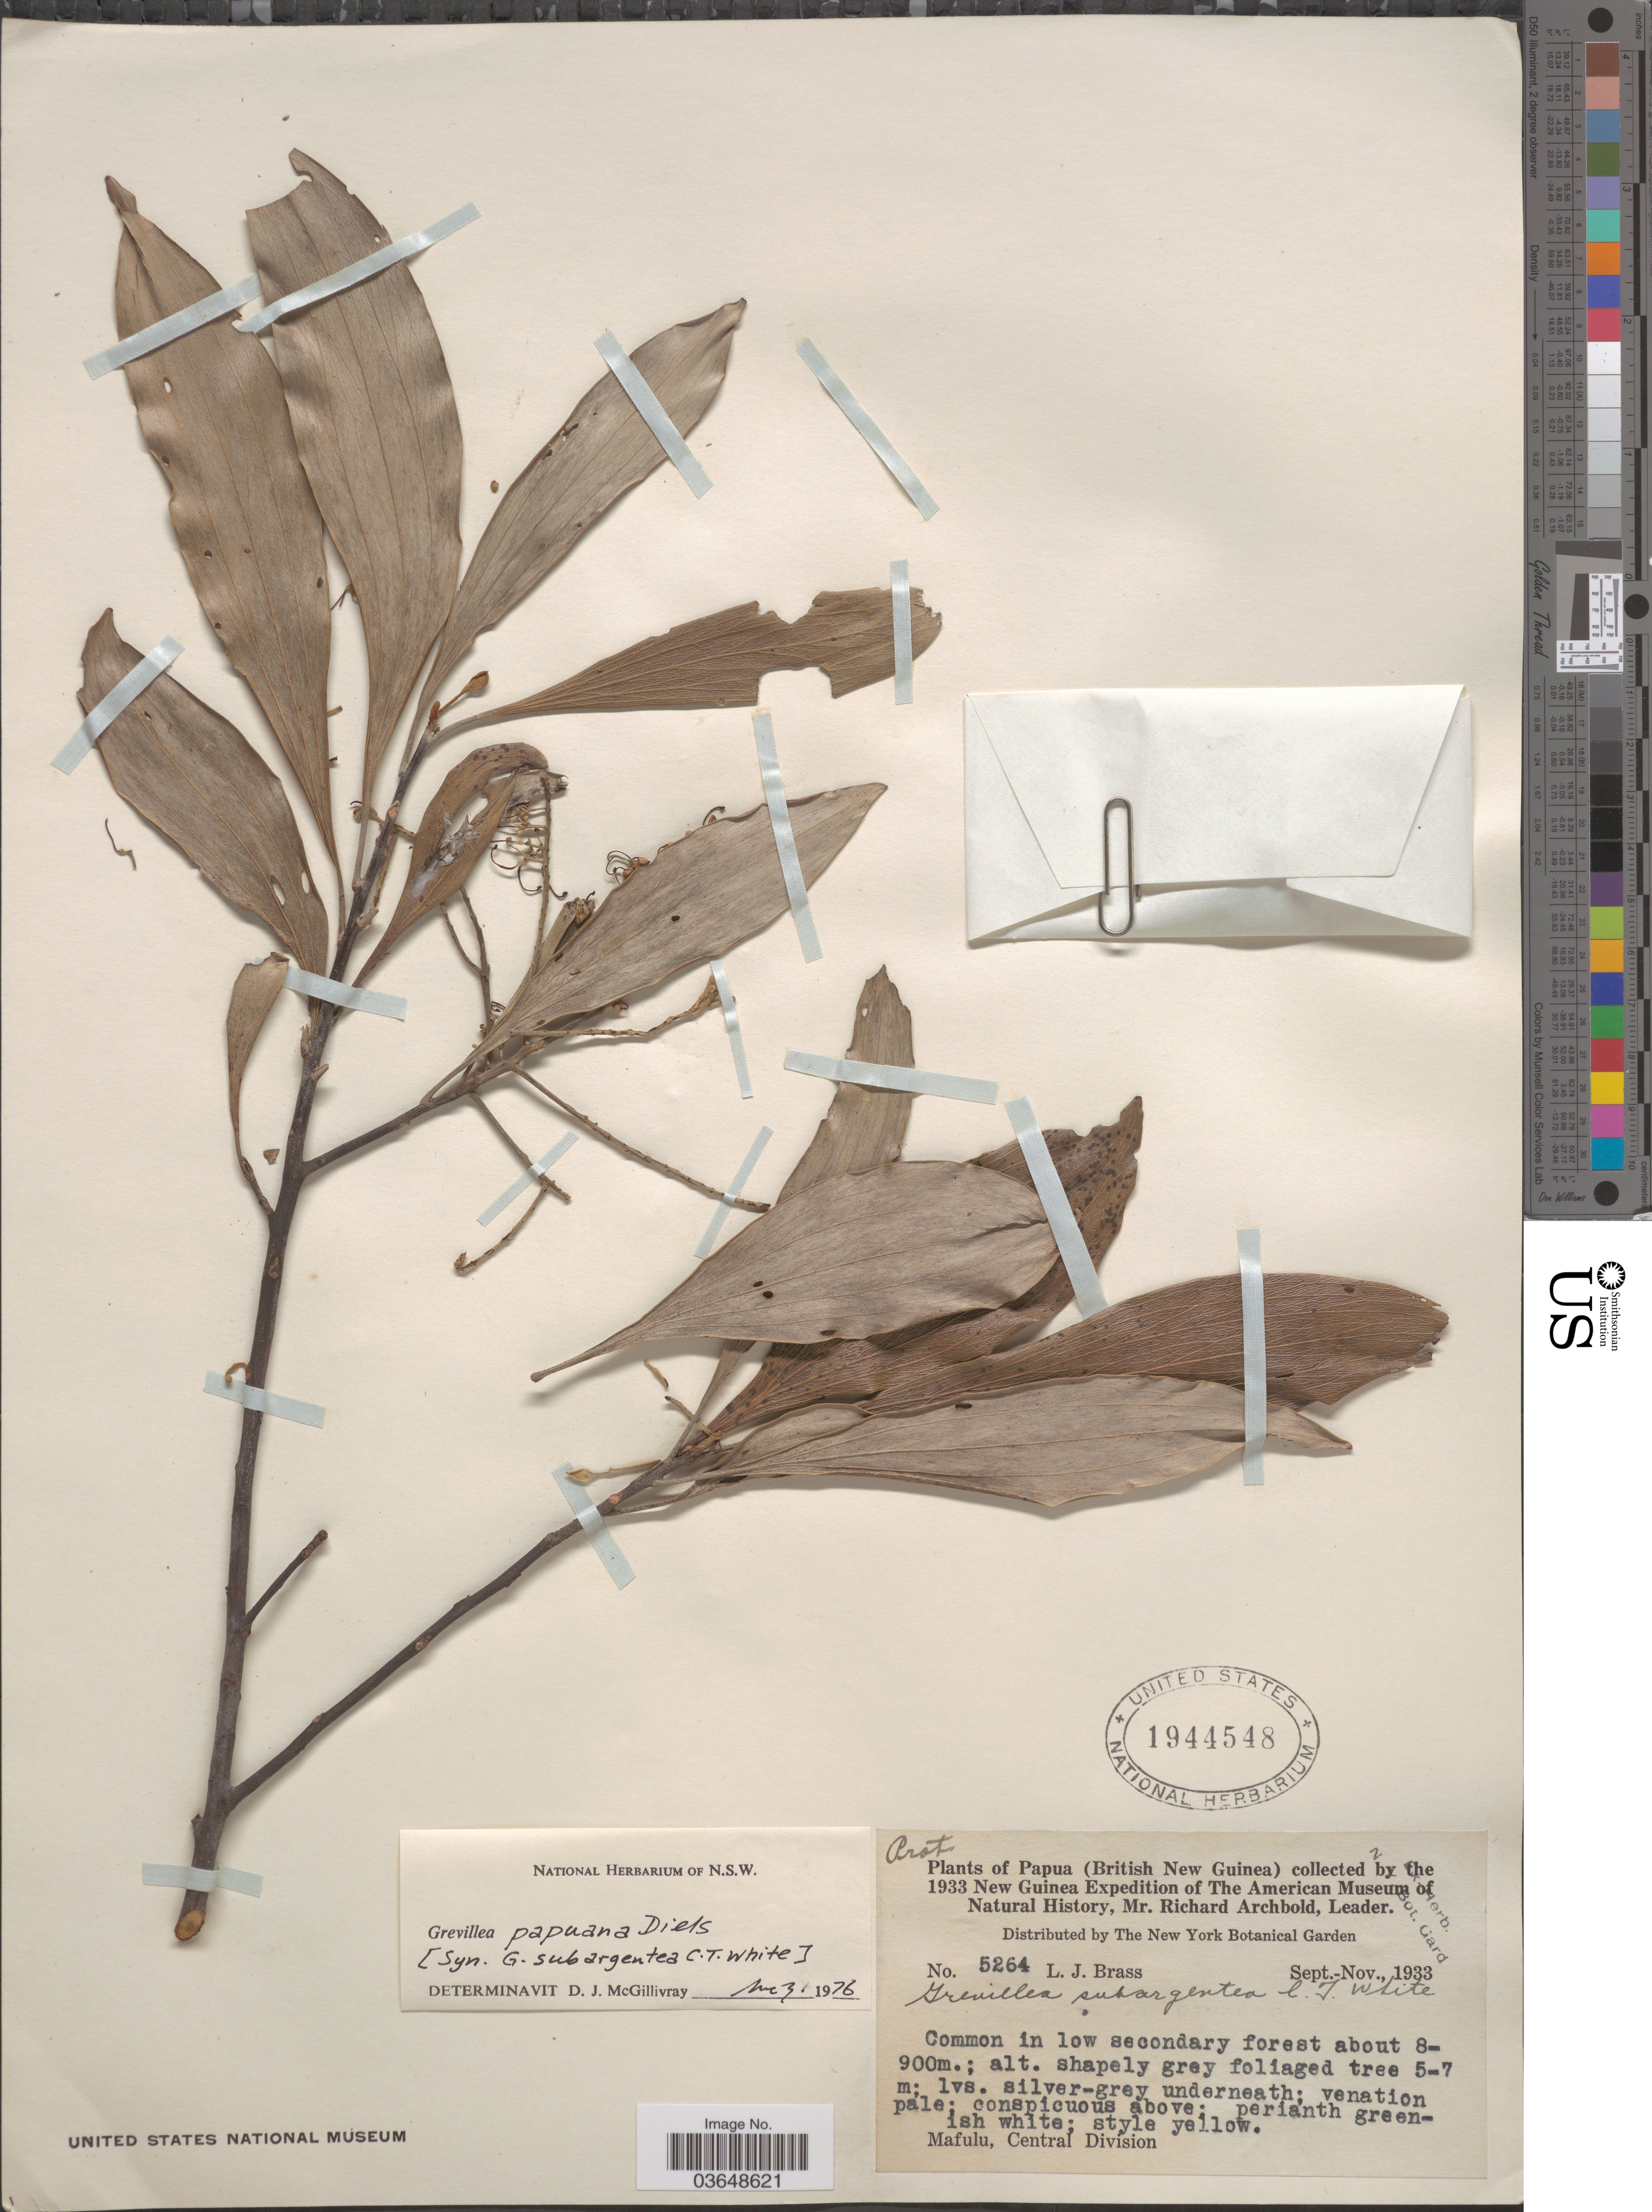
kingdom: Plantae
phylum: Tracheophyta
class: Magnoliopsida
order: Proteales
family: Proteaceae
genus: Grevillea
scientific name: Grevillea papuana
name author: Diels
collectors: L. J. Brass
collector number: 5264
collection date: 1933-09/1933-11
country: Papua New Guinea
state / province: Central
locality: Papua (British New Guinea). Mafulu, Central Division.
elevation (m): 800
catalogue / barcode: US 1944548